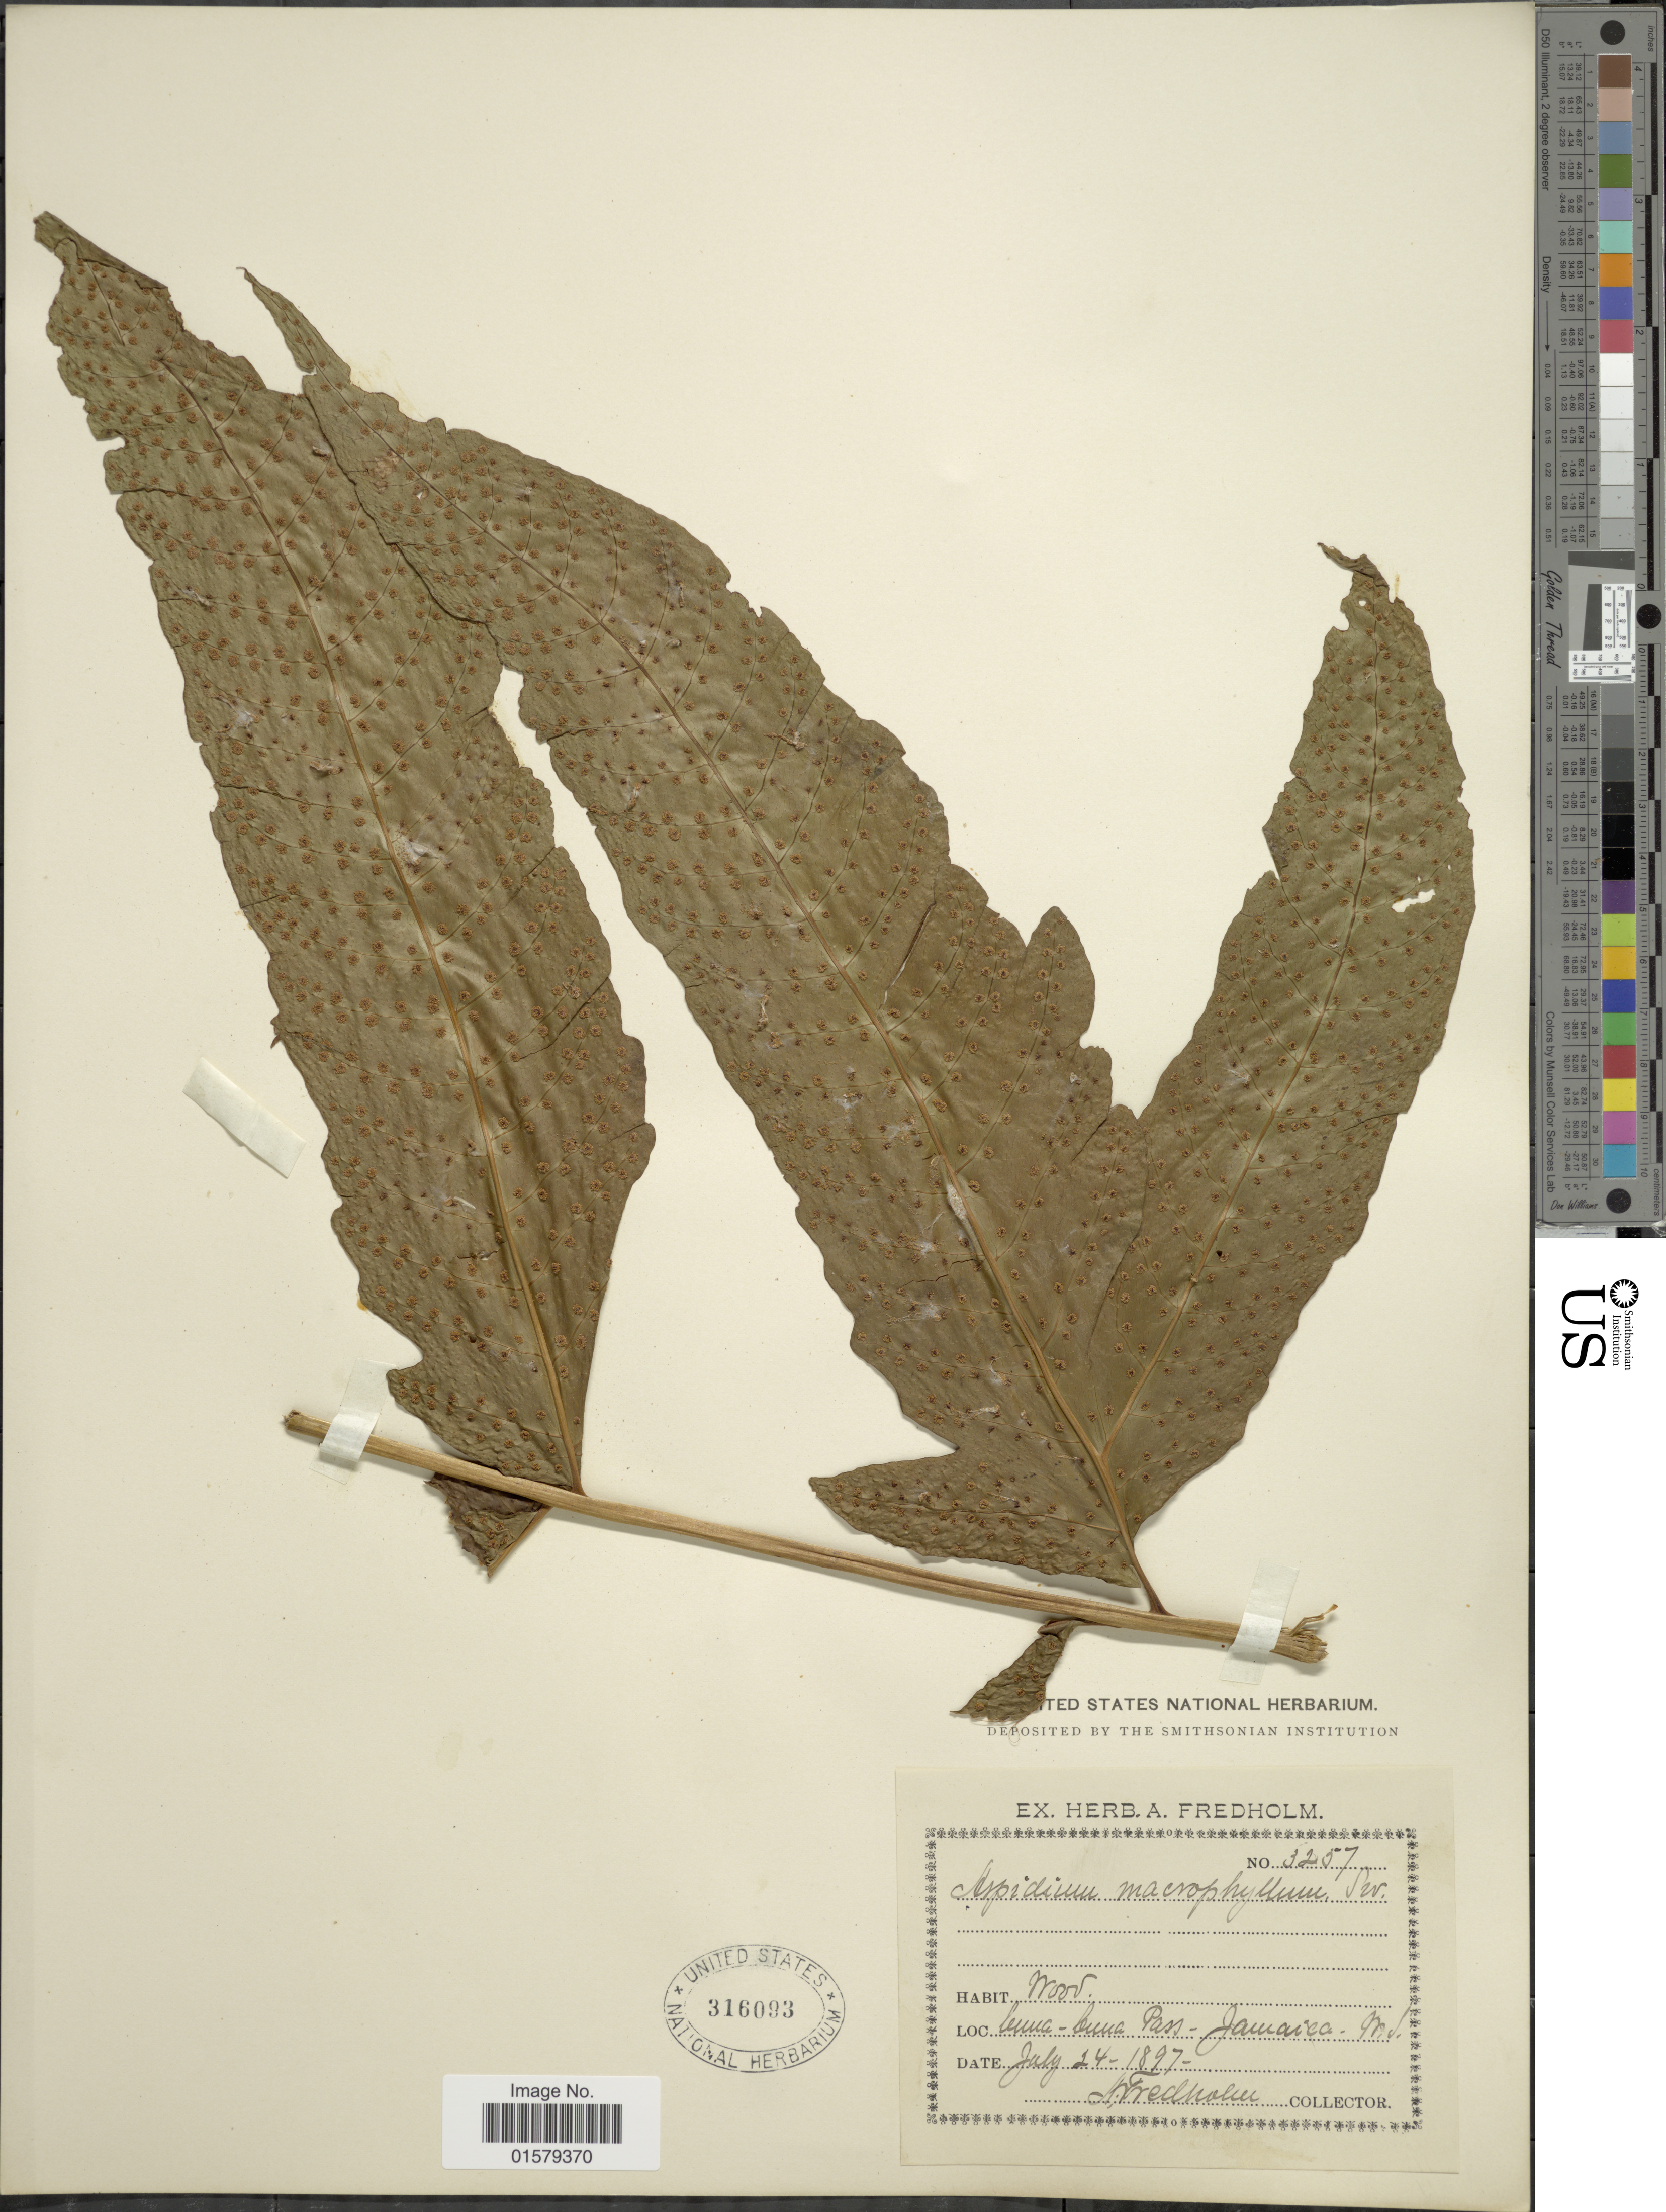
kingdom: Plantae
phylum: Tracheophyta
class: Polypodiopsida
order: Polypodiales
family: Tectariaceae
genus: Tectaria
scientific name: Tectaria incisa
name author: Cav.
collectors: A. Fredholm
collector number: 3257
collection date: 1897-07-24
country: Jamaica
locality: Cuna Cuna Pass.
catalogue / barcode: US 316093